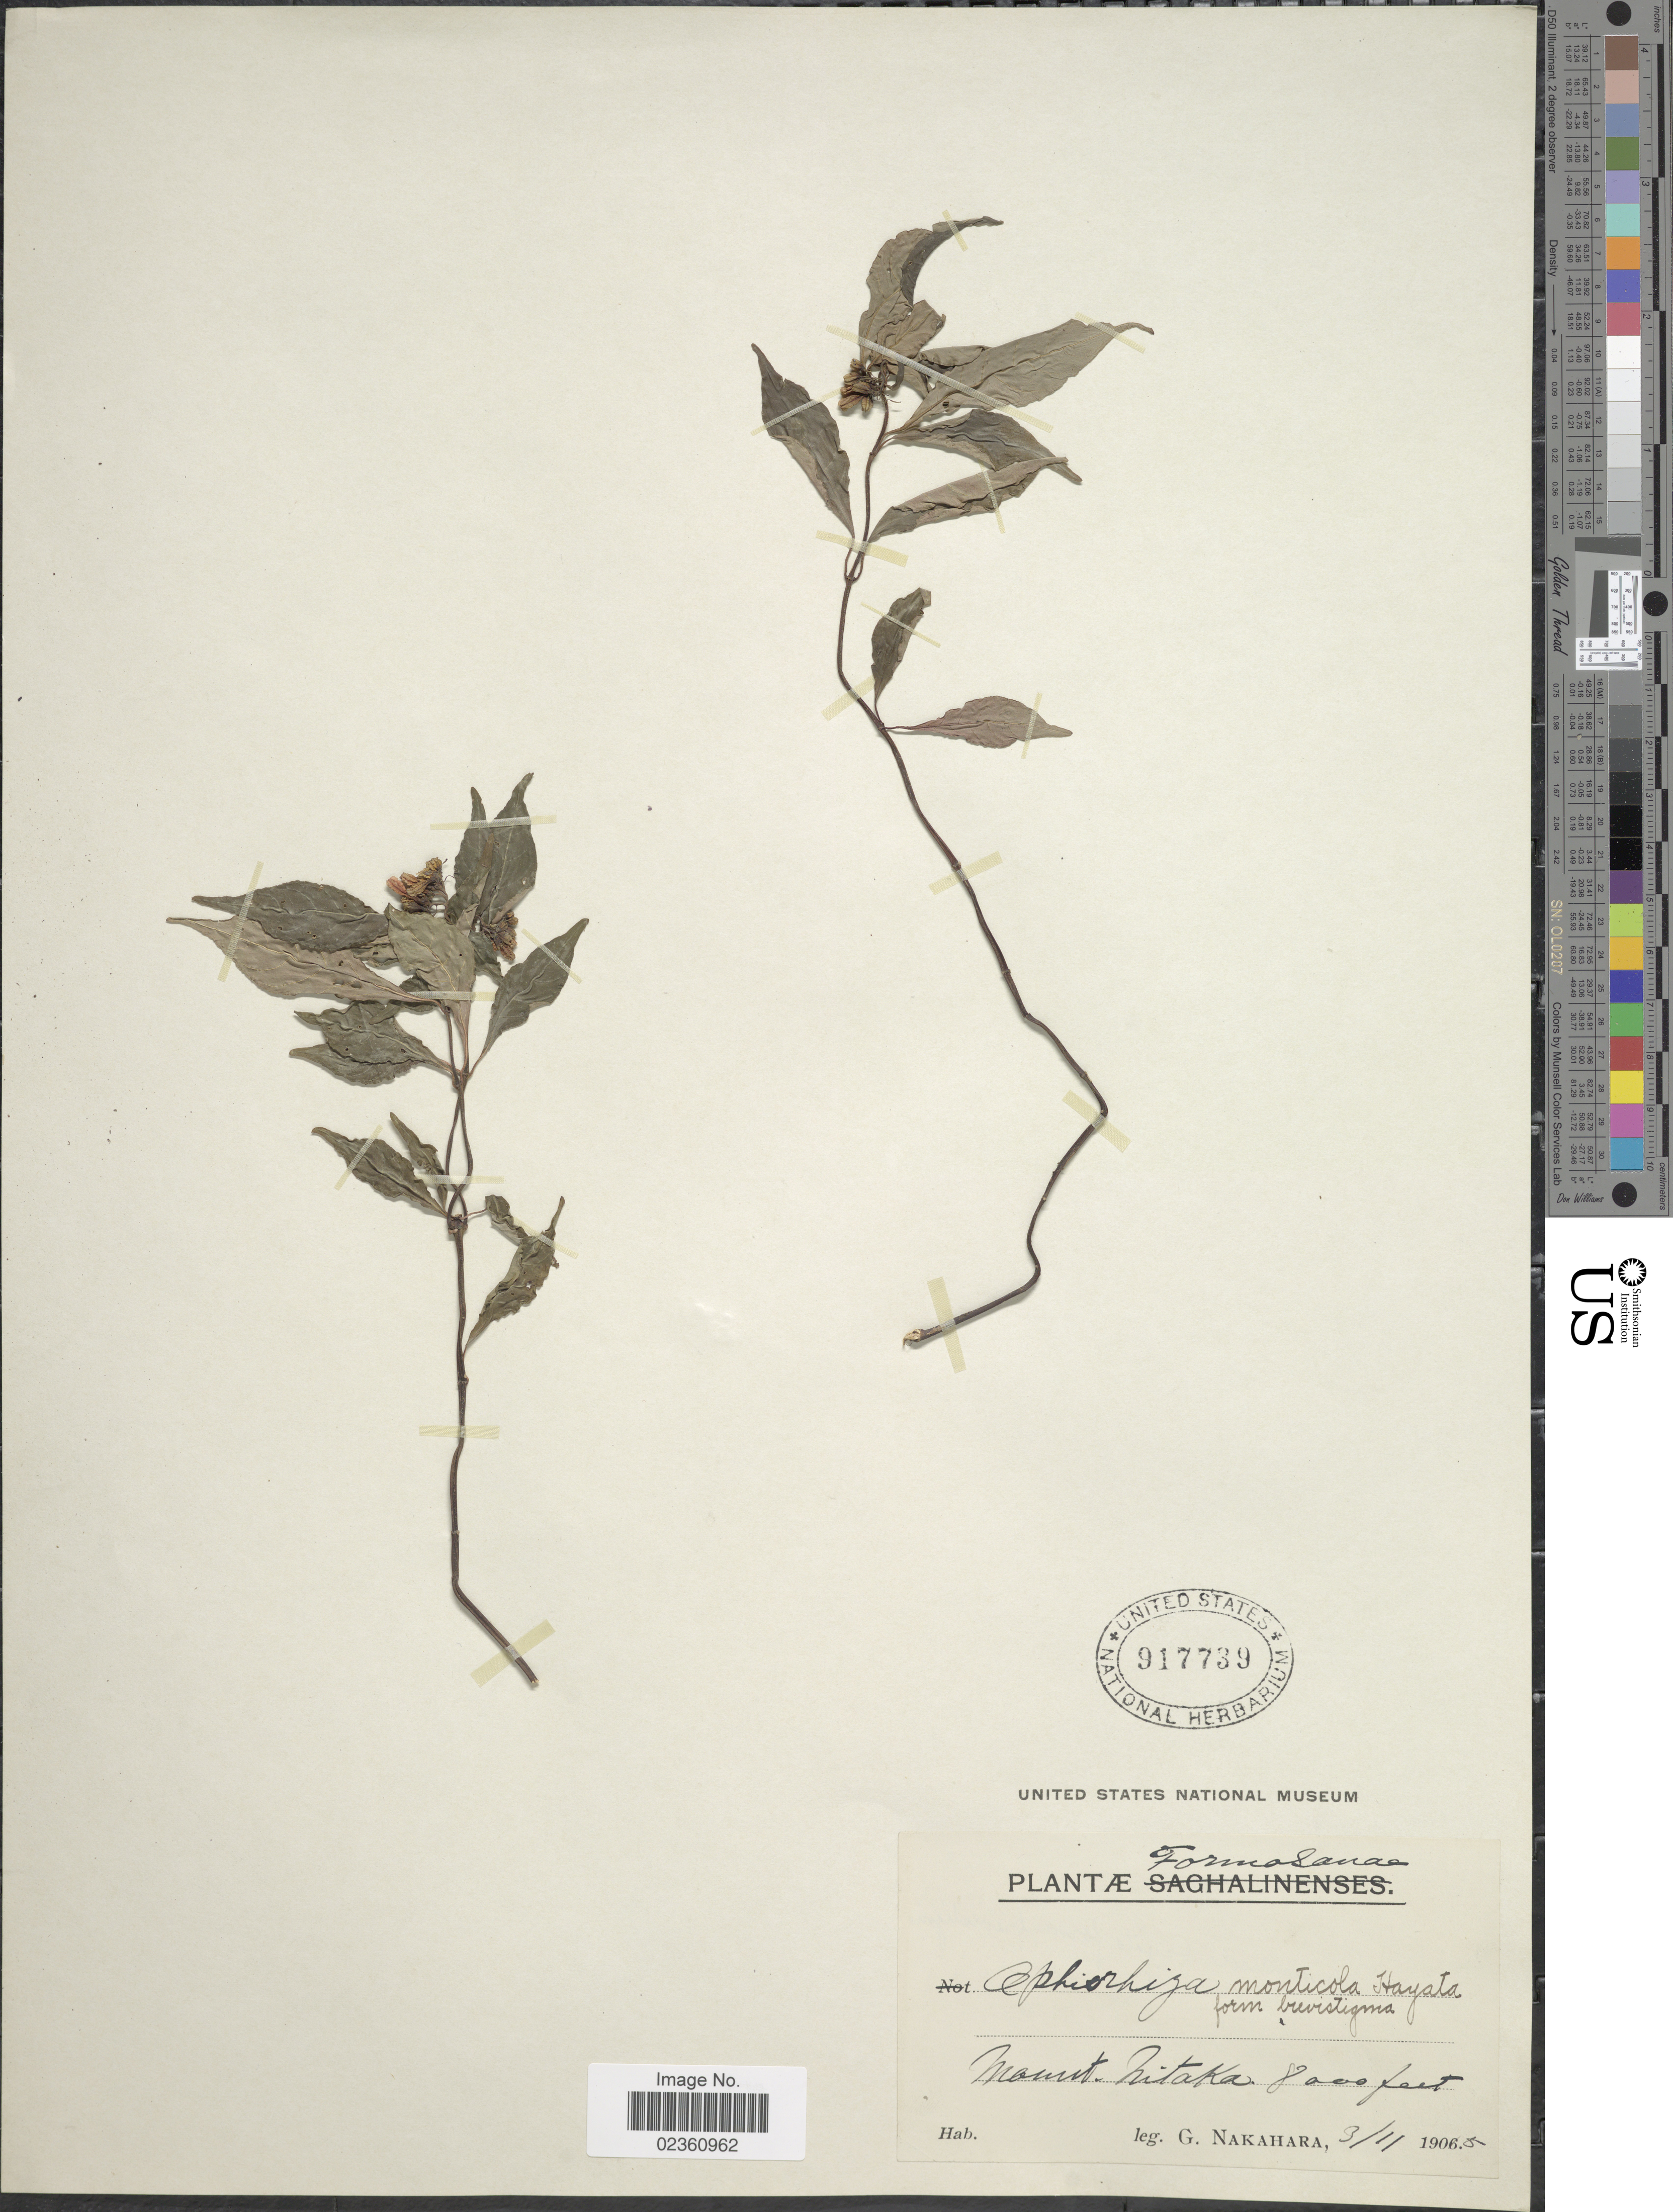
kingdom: Plantae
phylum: Tracheophyta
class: Magnoliopsida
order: Gentianales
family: Rubiaceae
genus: Ophiorrhiza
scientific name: Ophiorrhiza monticola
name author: Hayata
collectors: G. Nakahara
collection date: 1905-11-03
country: Taiwan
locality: Formosanae, Mount Nitaka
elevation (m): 2438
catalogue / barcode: US 917739